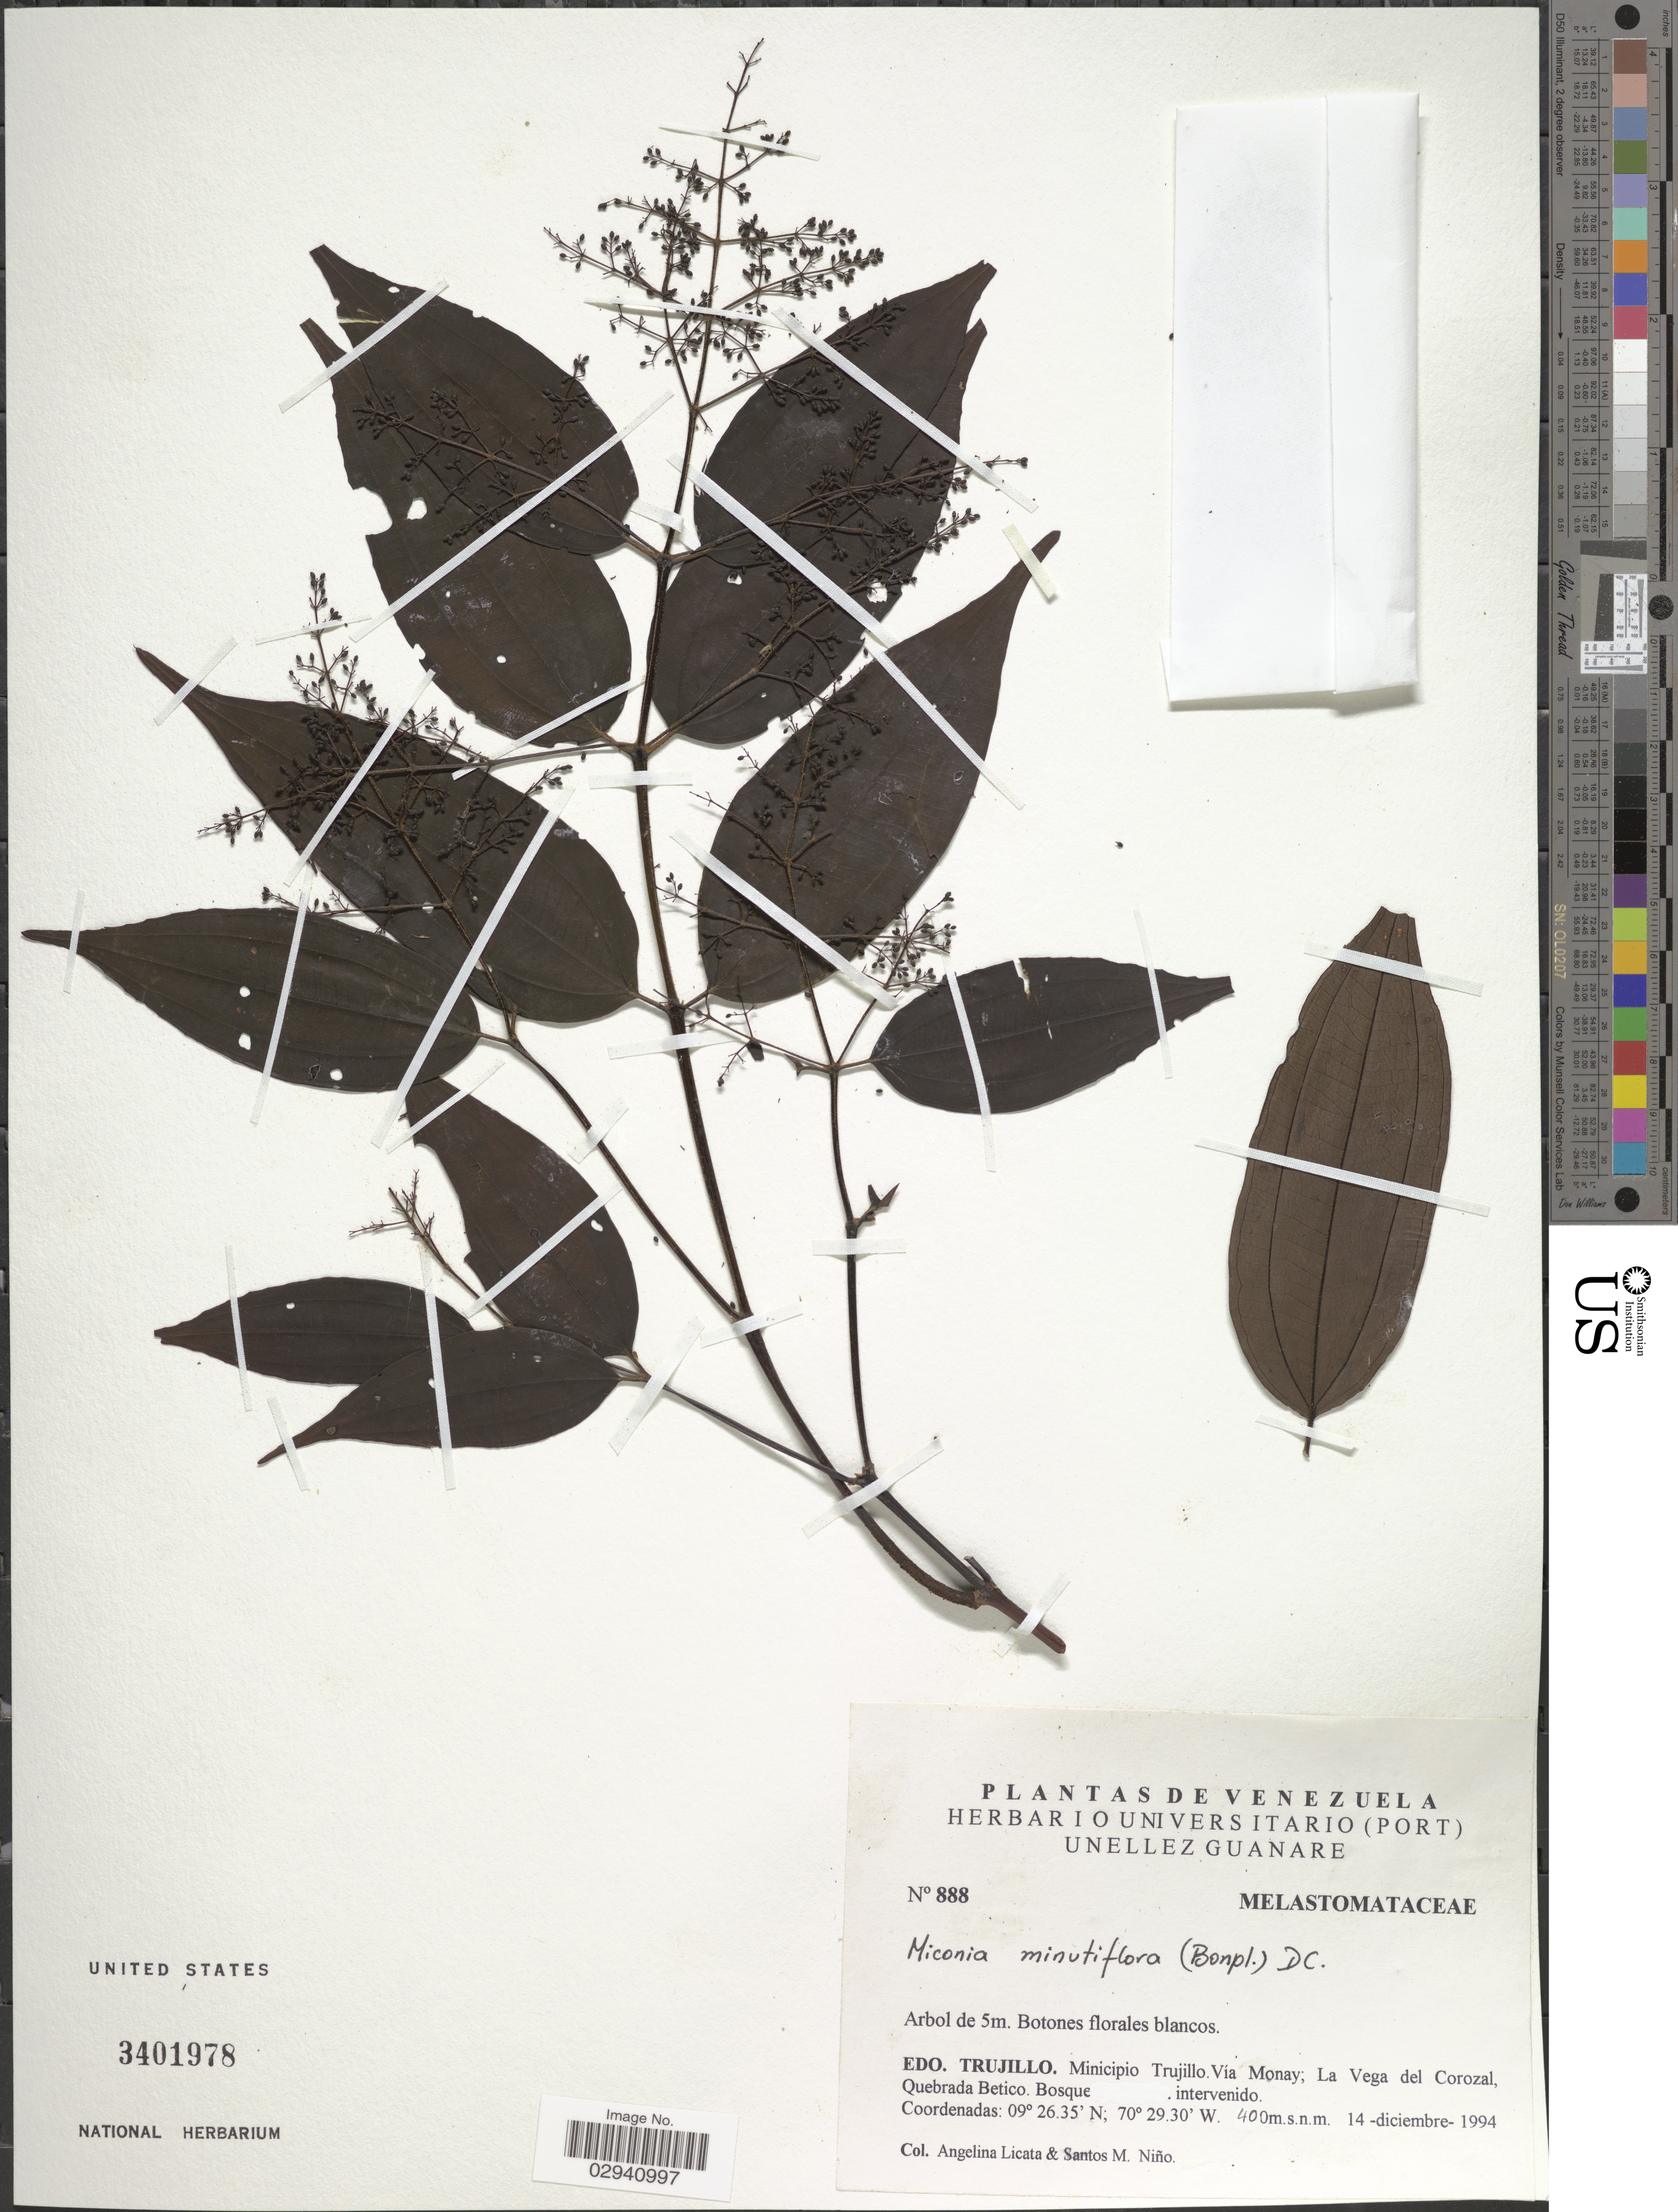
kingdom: Plantae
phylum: Tracheophyta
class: Magnoliopsida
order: Myrtales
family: Melastomataceae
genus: Miconia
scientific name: Miconia minutiflora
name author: (Bonpl.) DC.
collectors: A. Licata & S. M. Niño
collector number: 888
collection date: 1994-12-14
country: Venezuela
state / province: Trujillo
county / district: Trujillo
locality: Vía Monay; La Vega del Corazal, Quebrada Betico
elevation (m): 400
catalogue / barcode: US 3401978